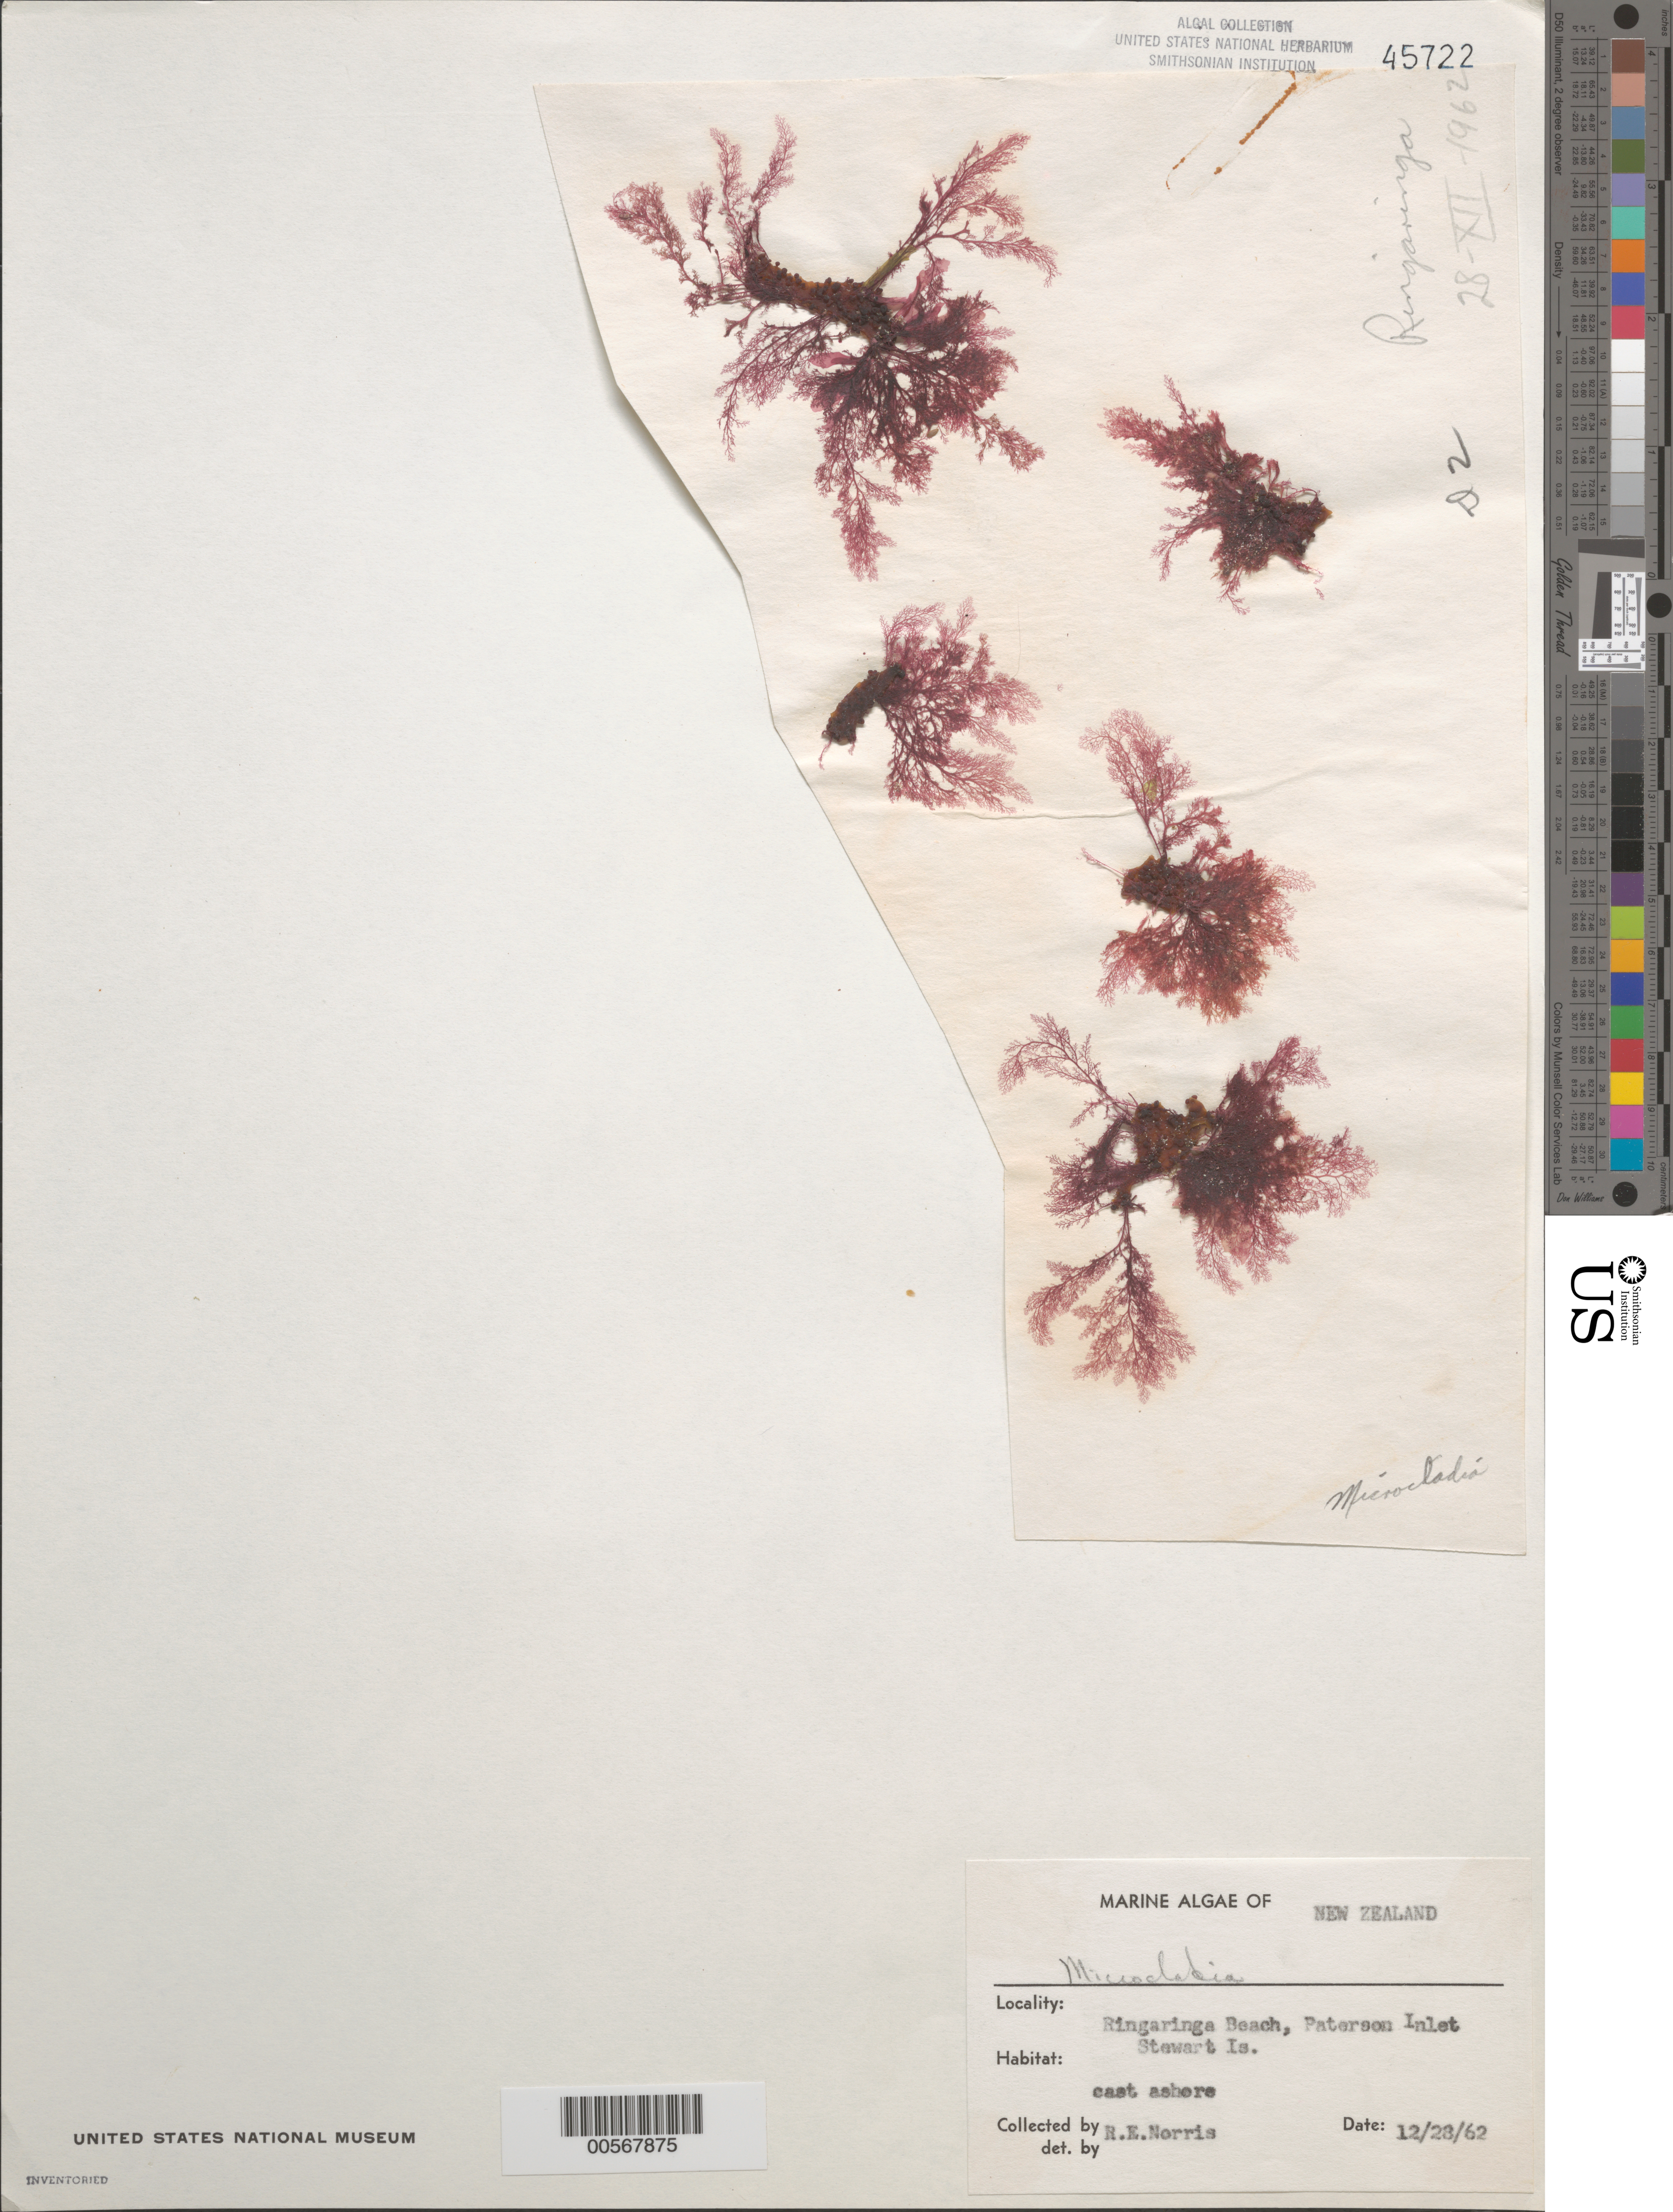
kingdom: Plantae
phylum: Rhodophyta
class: Florideophyceae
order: Ceramiales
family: Ceramiaceae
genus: Microcladia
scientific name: Microcladia sp.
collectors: R. E. Norris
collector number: D2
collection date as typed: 28 Dec 1962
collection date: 1962-12-28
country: New Zealand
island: Stewart Island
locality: Ringaringa Beach, Paterson Inlet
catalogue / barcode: US 45722